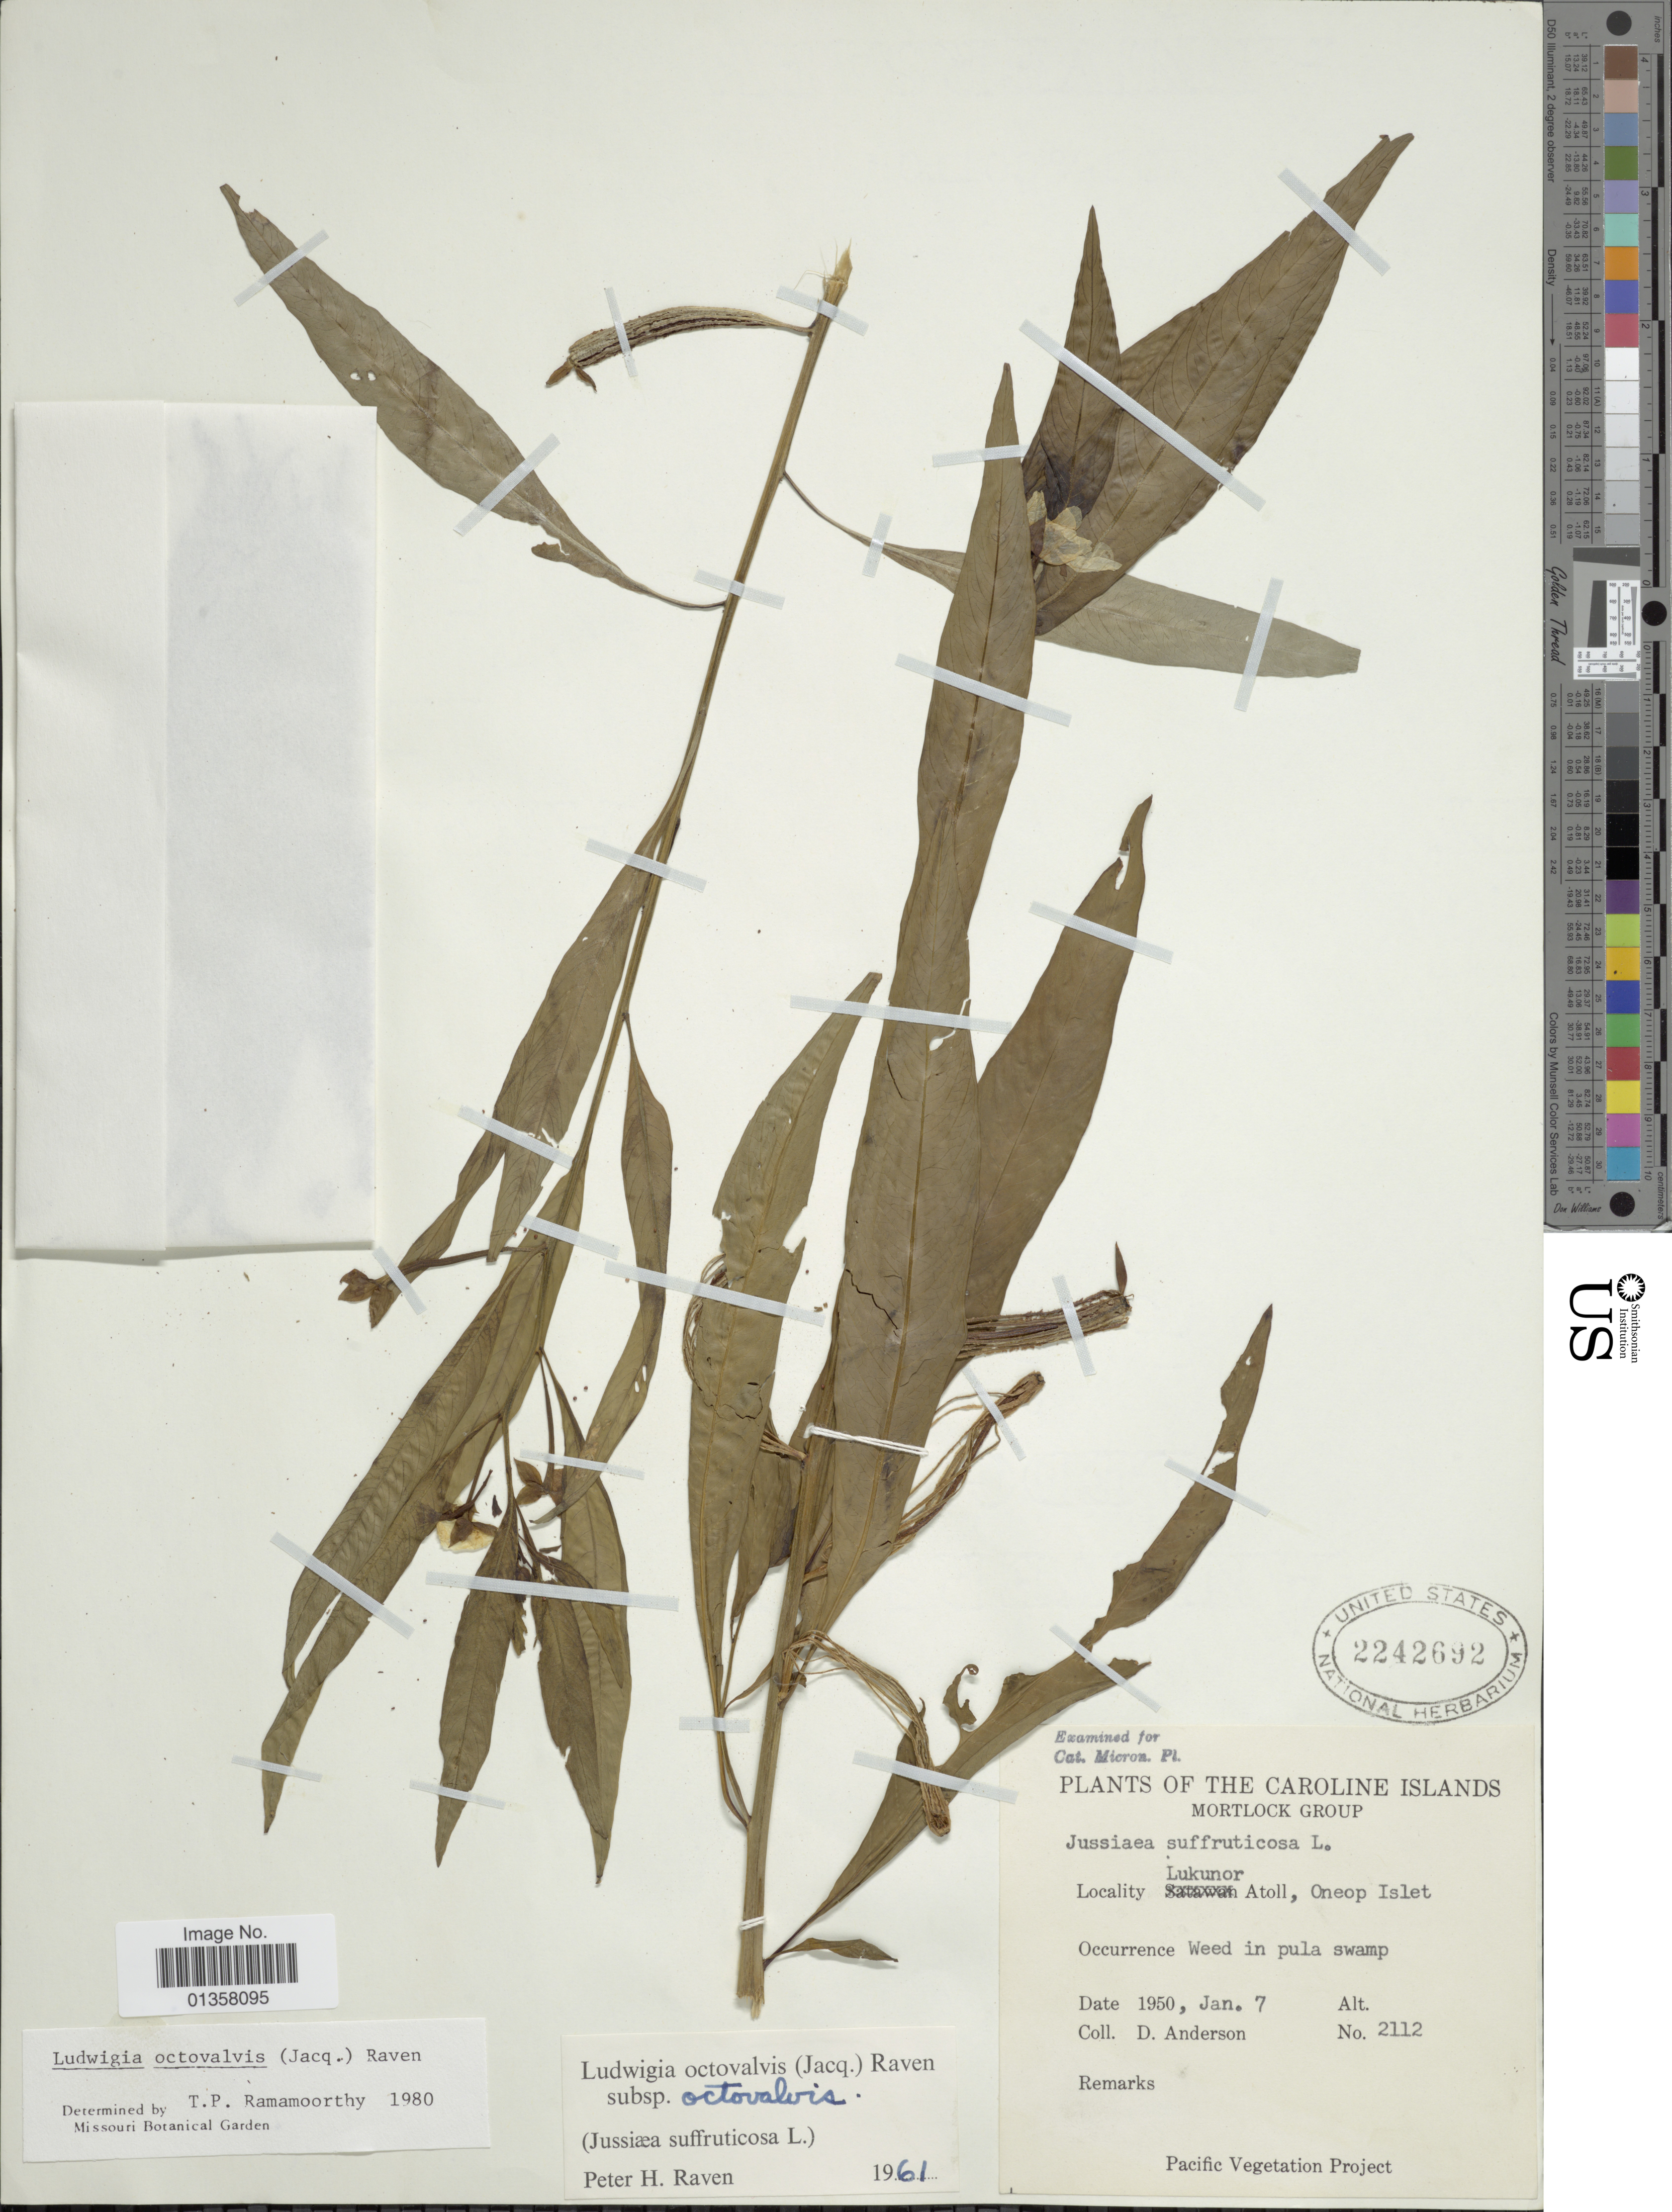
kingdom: Plantae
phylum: Tracheophyta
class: Magnoliopsida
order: Myrtales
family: Onagraceae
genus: Ludwigia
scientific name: Ludwigia octovalvis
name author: (Jacq.) P.H. Raven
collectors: D. Anderson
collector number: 2112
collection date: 1950-01-07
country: Micronesia, Federated States of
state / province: Truk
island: Lukunor Atoll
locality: Caroline Islands, Mortlock Group, Lukunor Atoll, Oneop Islet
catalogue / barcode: US 2242692